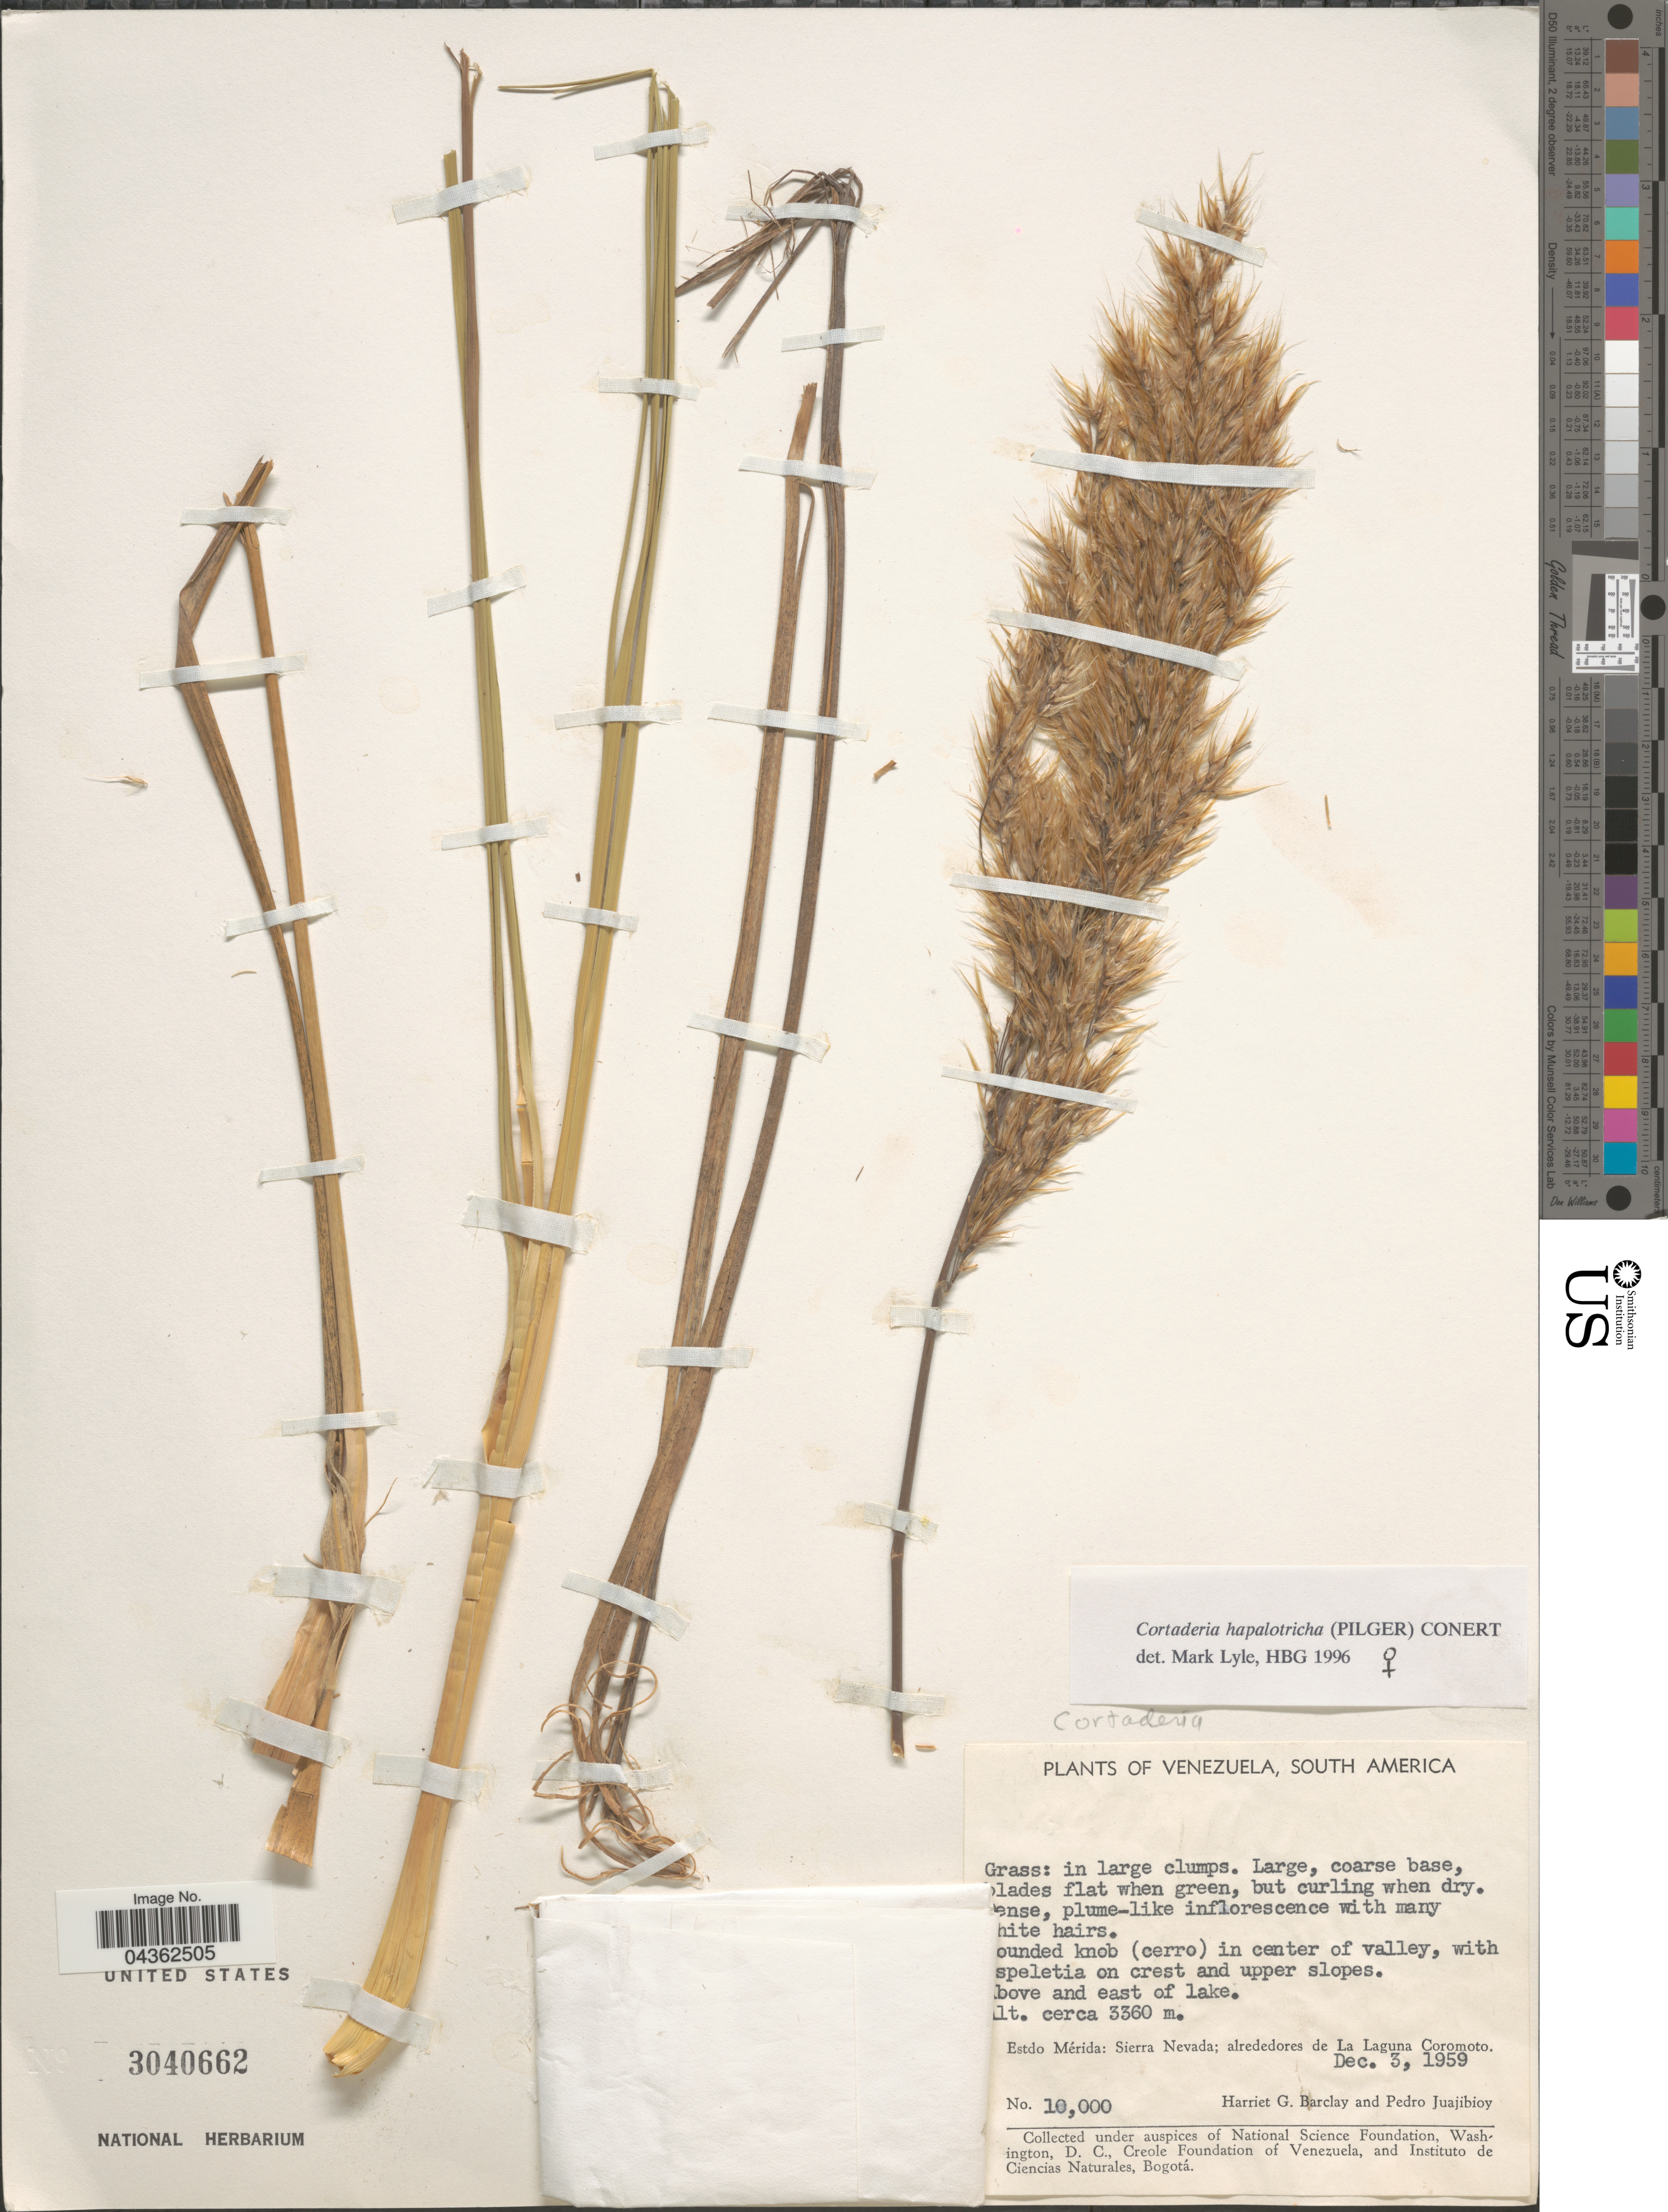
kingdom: Plantae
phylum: Tracheophyta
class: Liliopsida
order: Poales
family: Poaceae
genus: Cortaderia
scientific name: Cortaderia hapalotricha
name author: (Pilg.) Conert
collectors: H. G. Barclay & P. Juajibioy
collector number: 10000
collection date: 1959-12-03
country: Venezuela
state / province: Merida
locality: Above and east of lake. Sierra Nevada; alrededores de La Laguna Coromoto.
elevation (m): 3360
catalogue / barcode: US 3040662